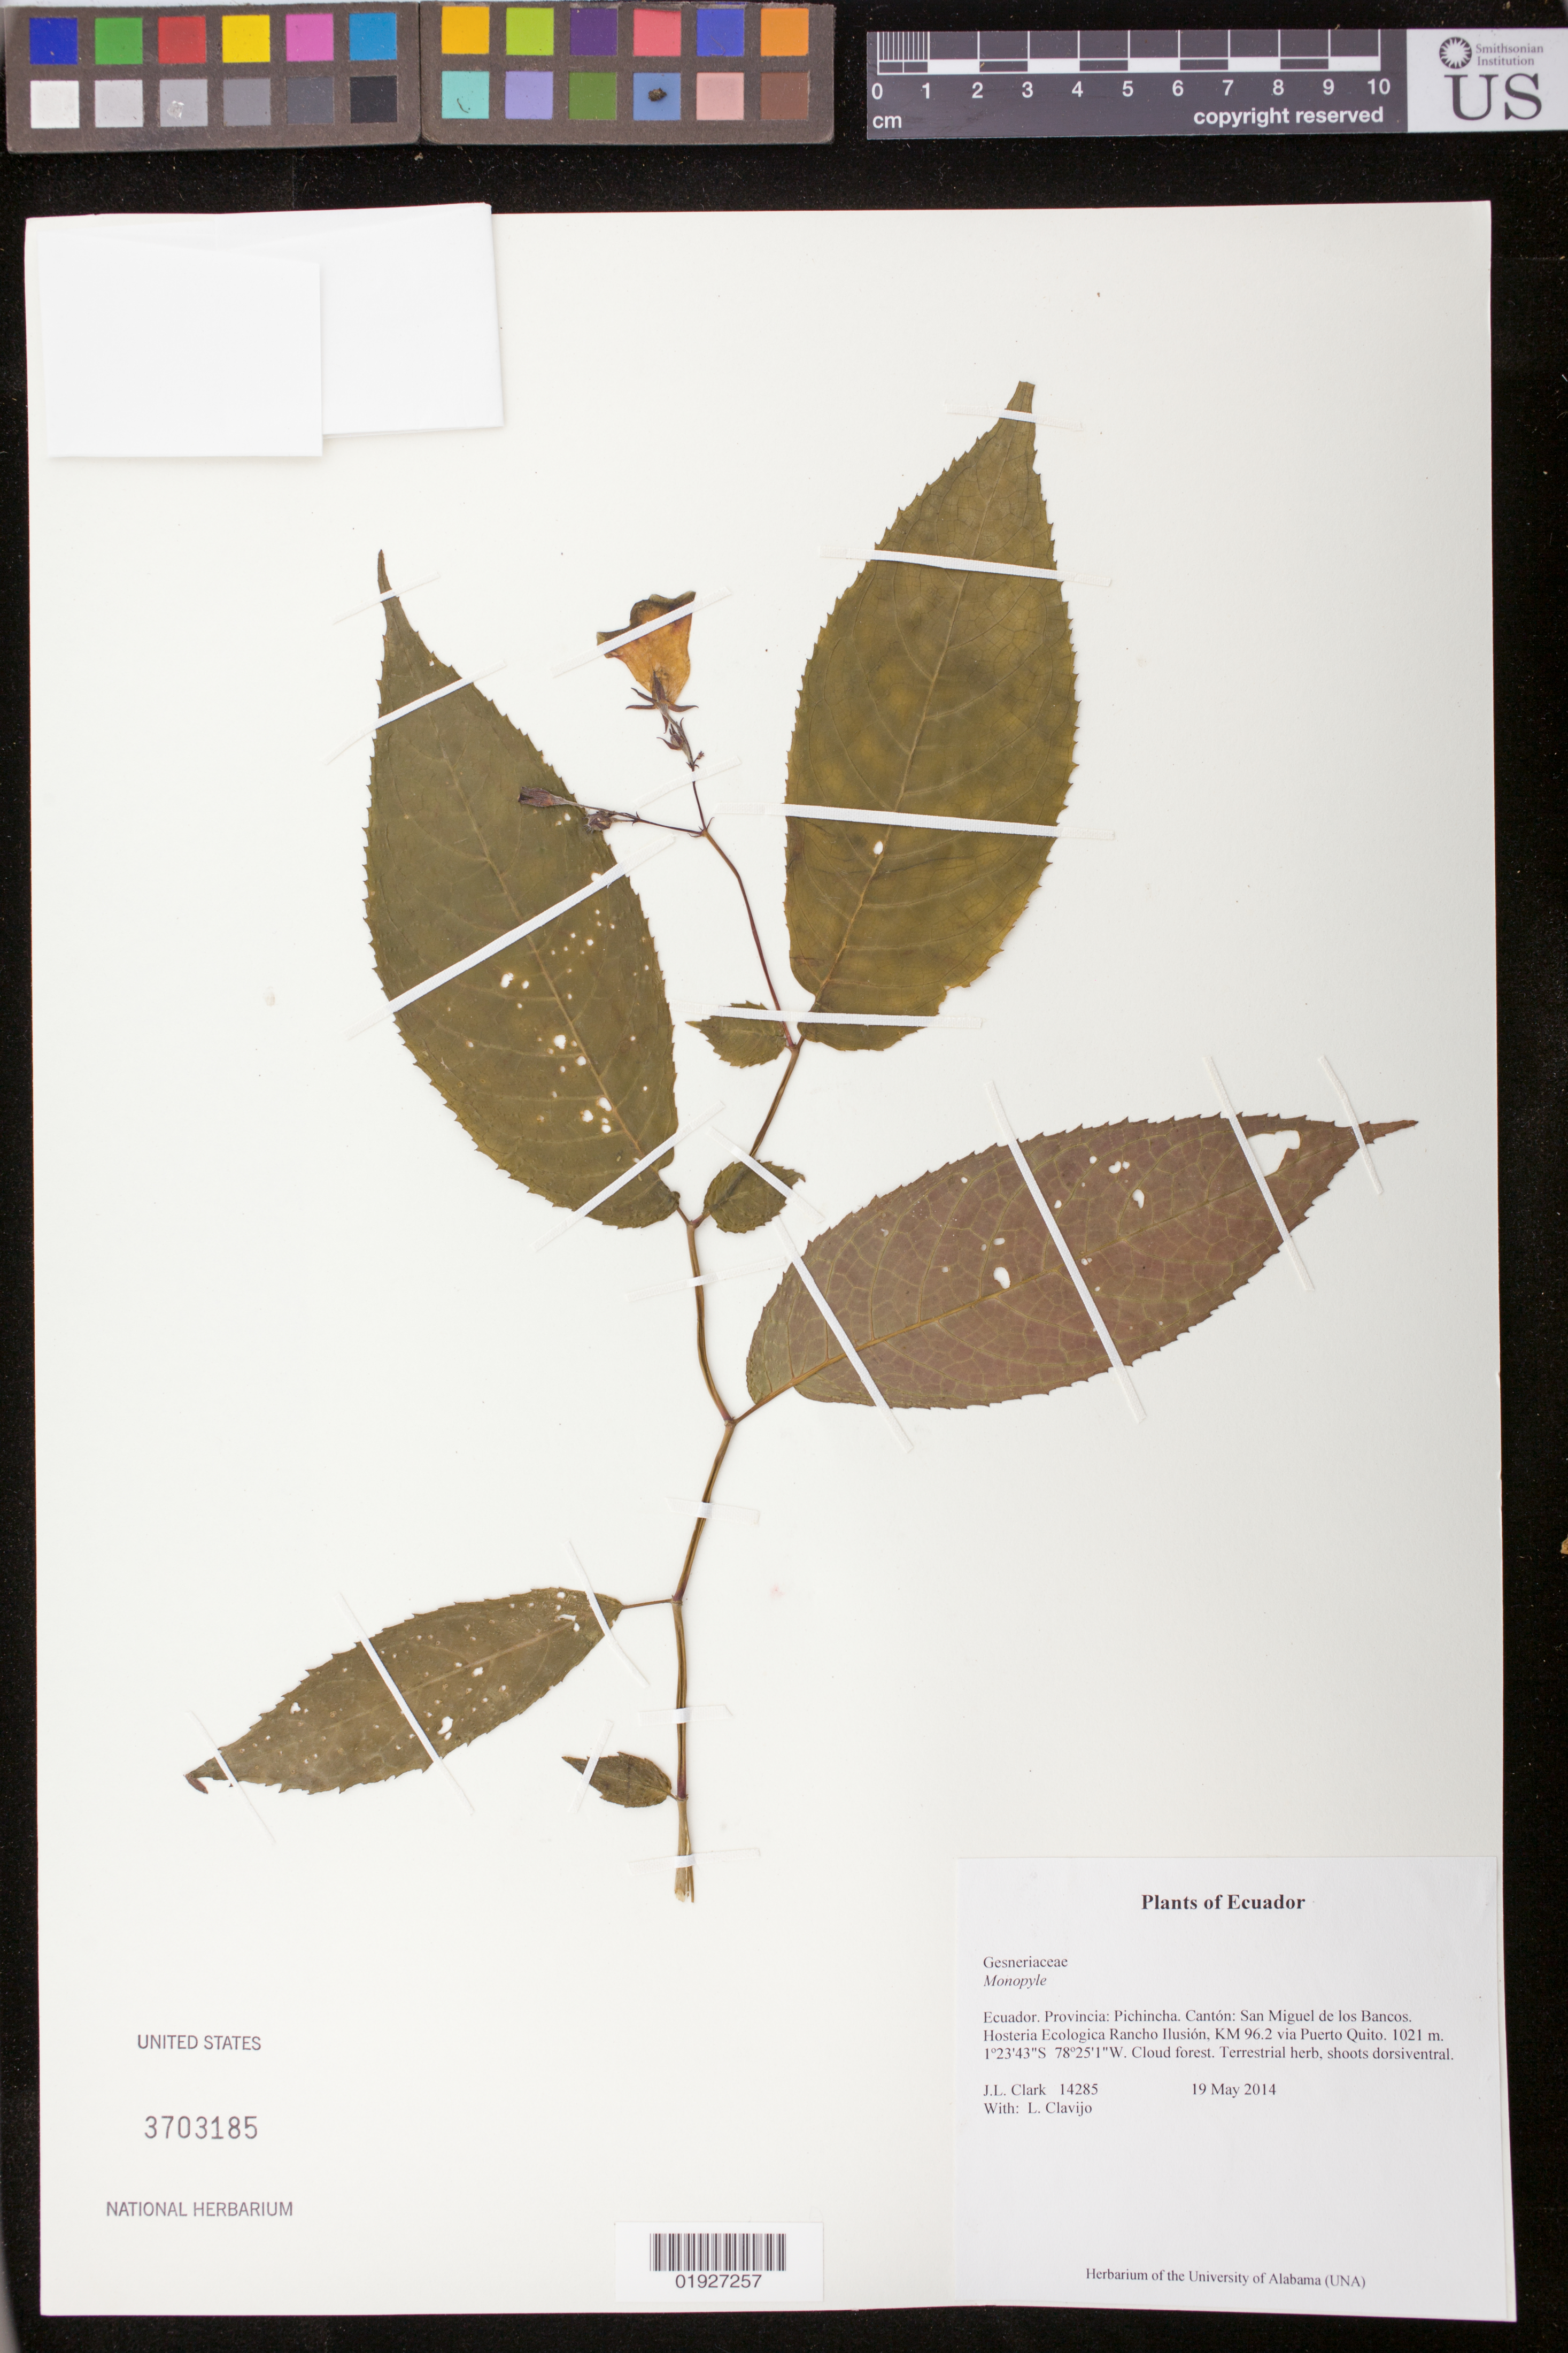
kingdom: Plantae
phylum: Tracheophyta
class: Magnoliopsida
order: Lamiales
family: Gesneriaceae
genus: Monopyle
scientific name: Monopyle chocoensis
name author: Keene & J.L. Clark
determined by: Clark, J. L., (SEL), The Marie Selby Botanical Garden (UNITED STATES)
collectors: J. L. Clark & L. Clavijo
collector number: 14285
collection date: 2014-05-19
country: Ecuador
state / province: Pichincha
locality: Canton: San Miguel de los Bancos. Hosteria Ecologica Rancho Ilusion, KM 96.2 via Puerto Quito.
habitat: Cloud forest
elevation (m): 1021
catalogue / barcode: US 3703185